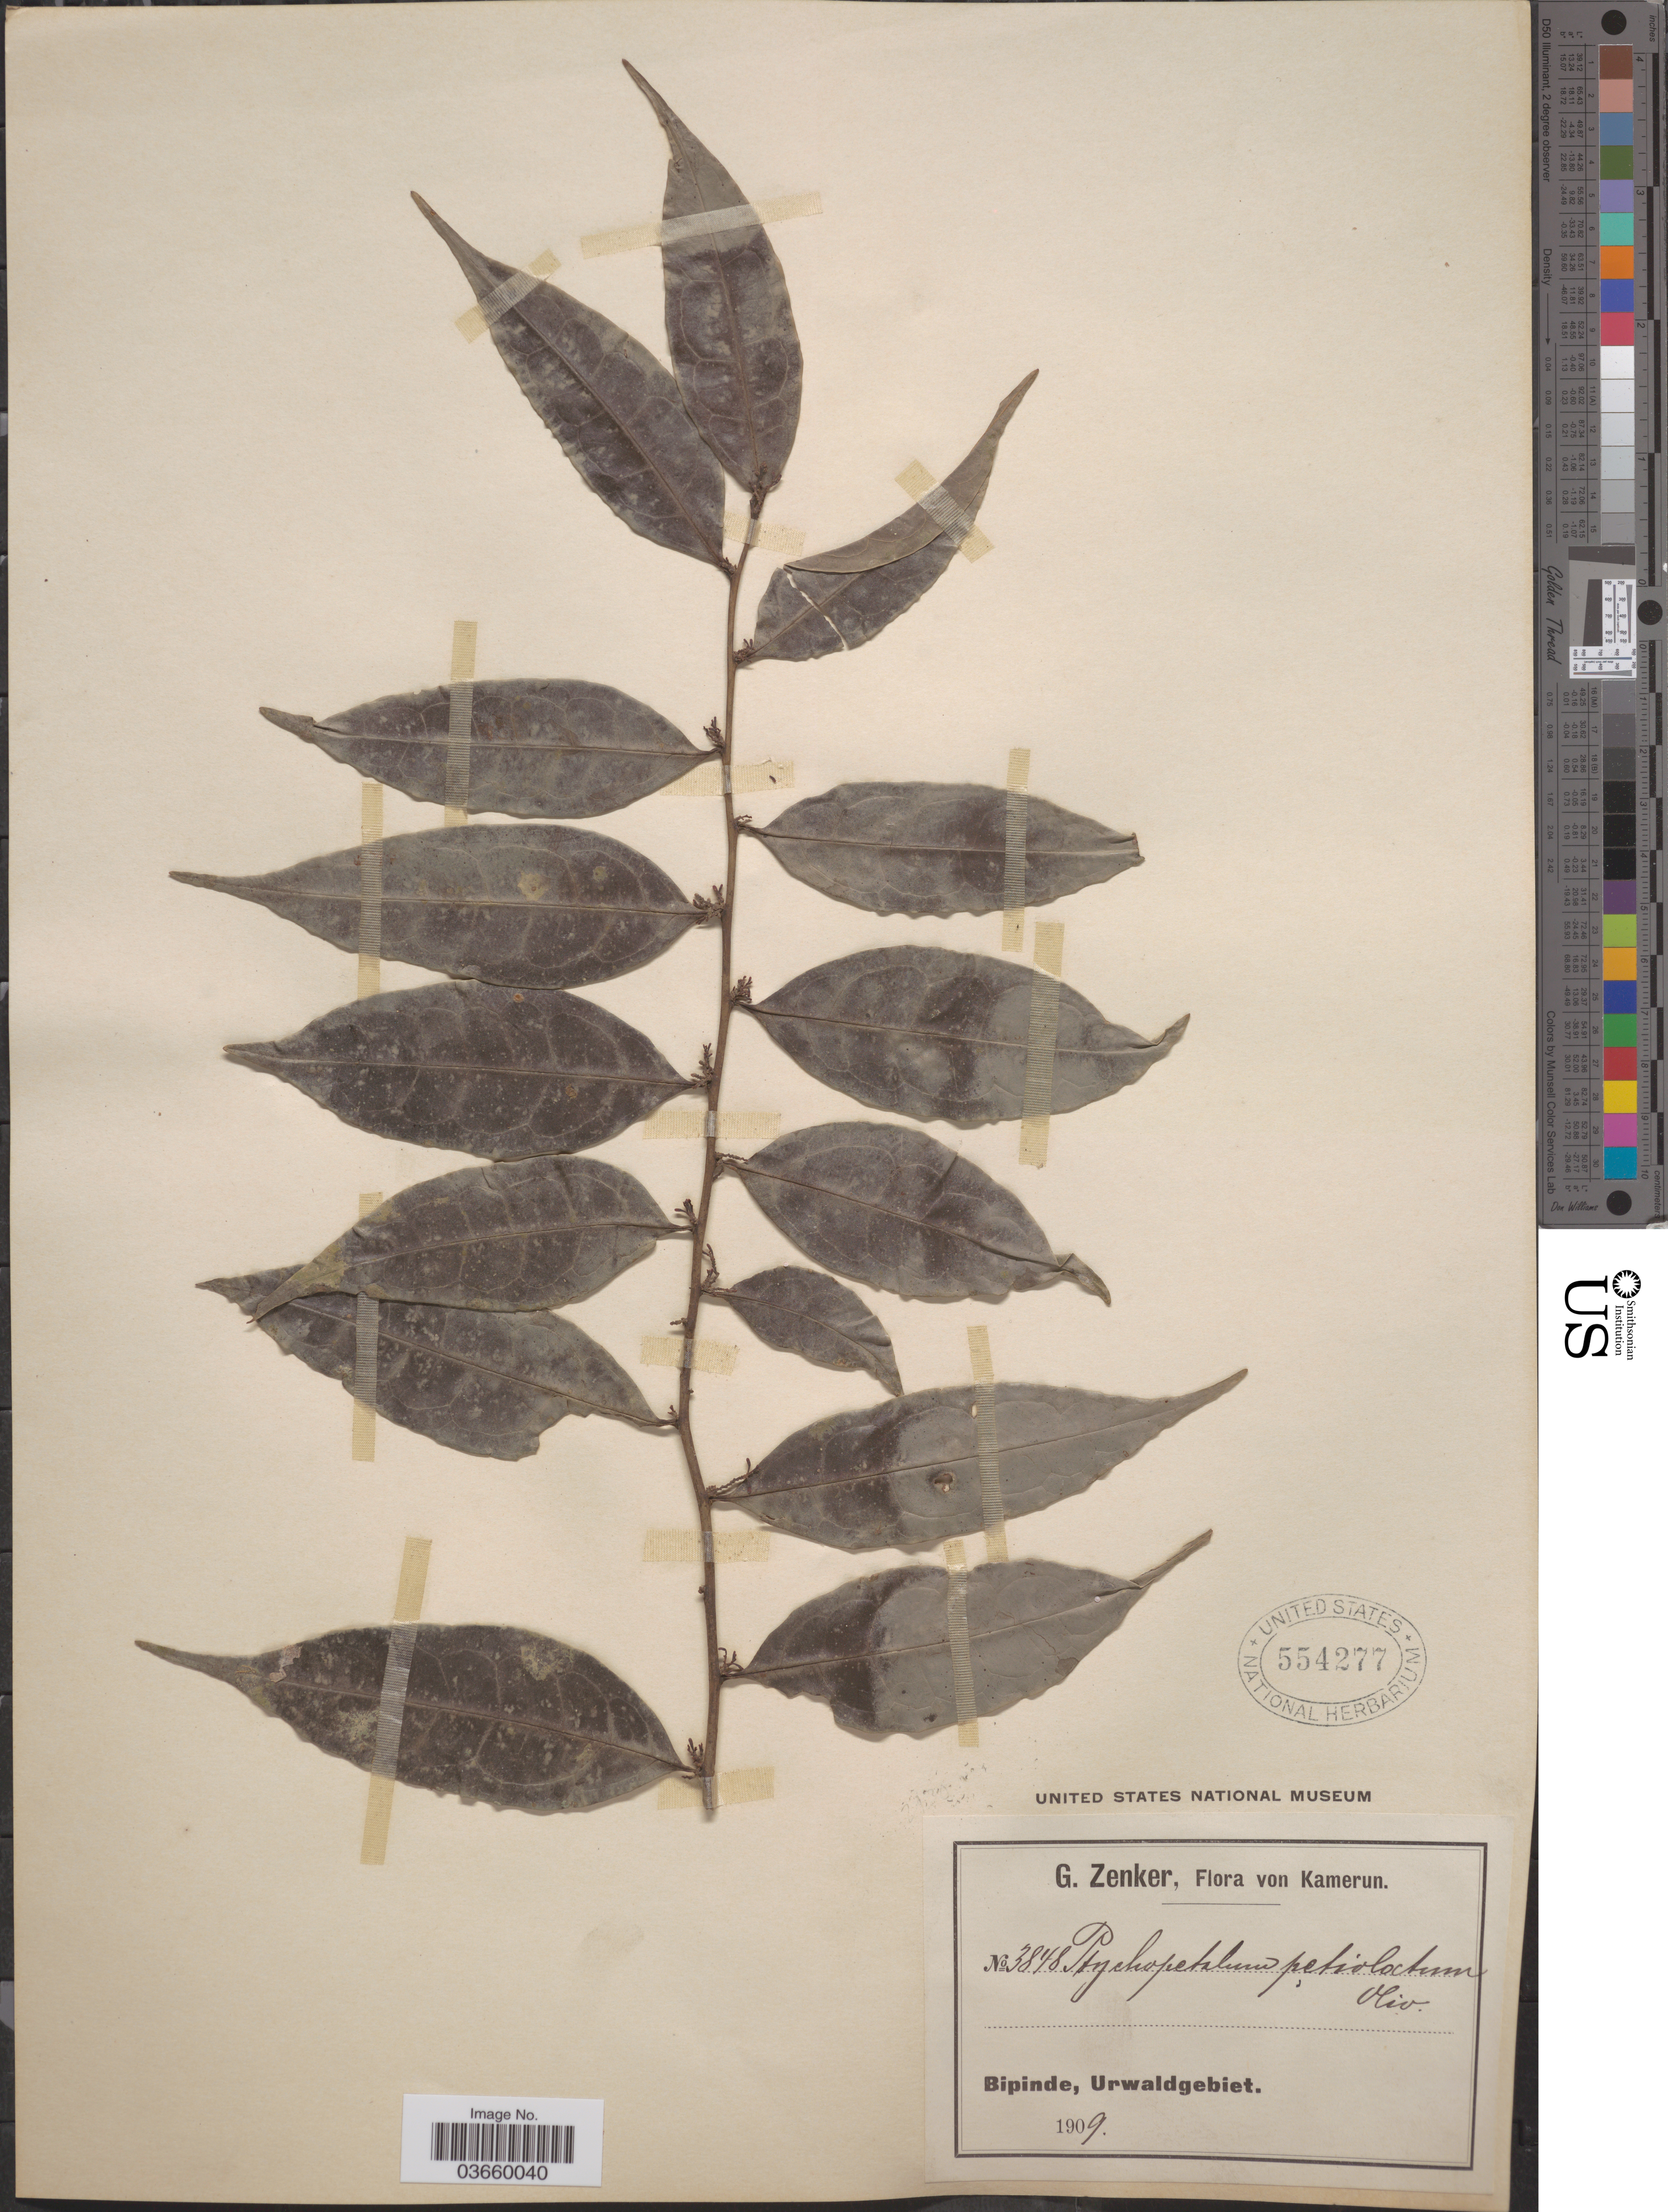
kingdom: Plantae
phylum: Tracheophyta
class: Magnoliopsida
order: Santalales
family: Olacaceae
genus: Ptychopetalum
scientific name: Ptychopetalum petiolatum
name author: Oliv.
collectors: G. A. Zenker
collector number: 3848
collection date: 1909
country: Cameroon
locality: Bipinde, Urwaldgebiet.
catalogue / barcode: US 554277